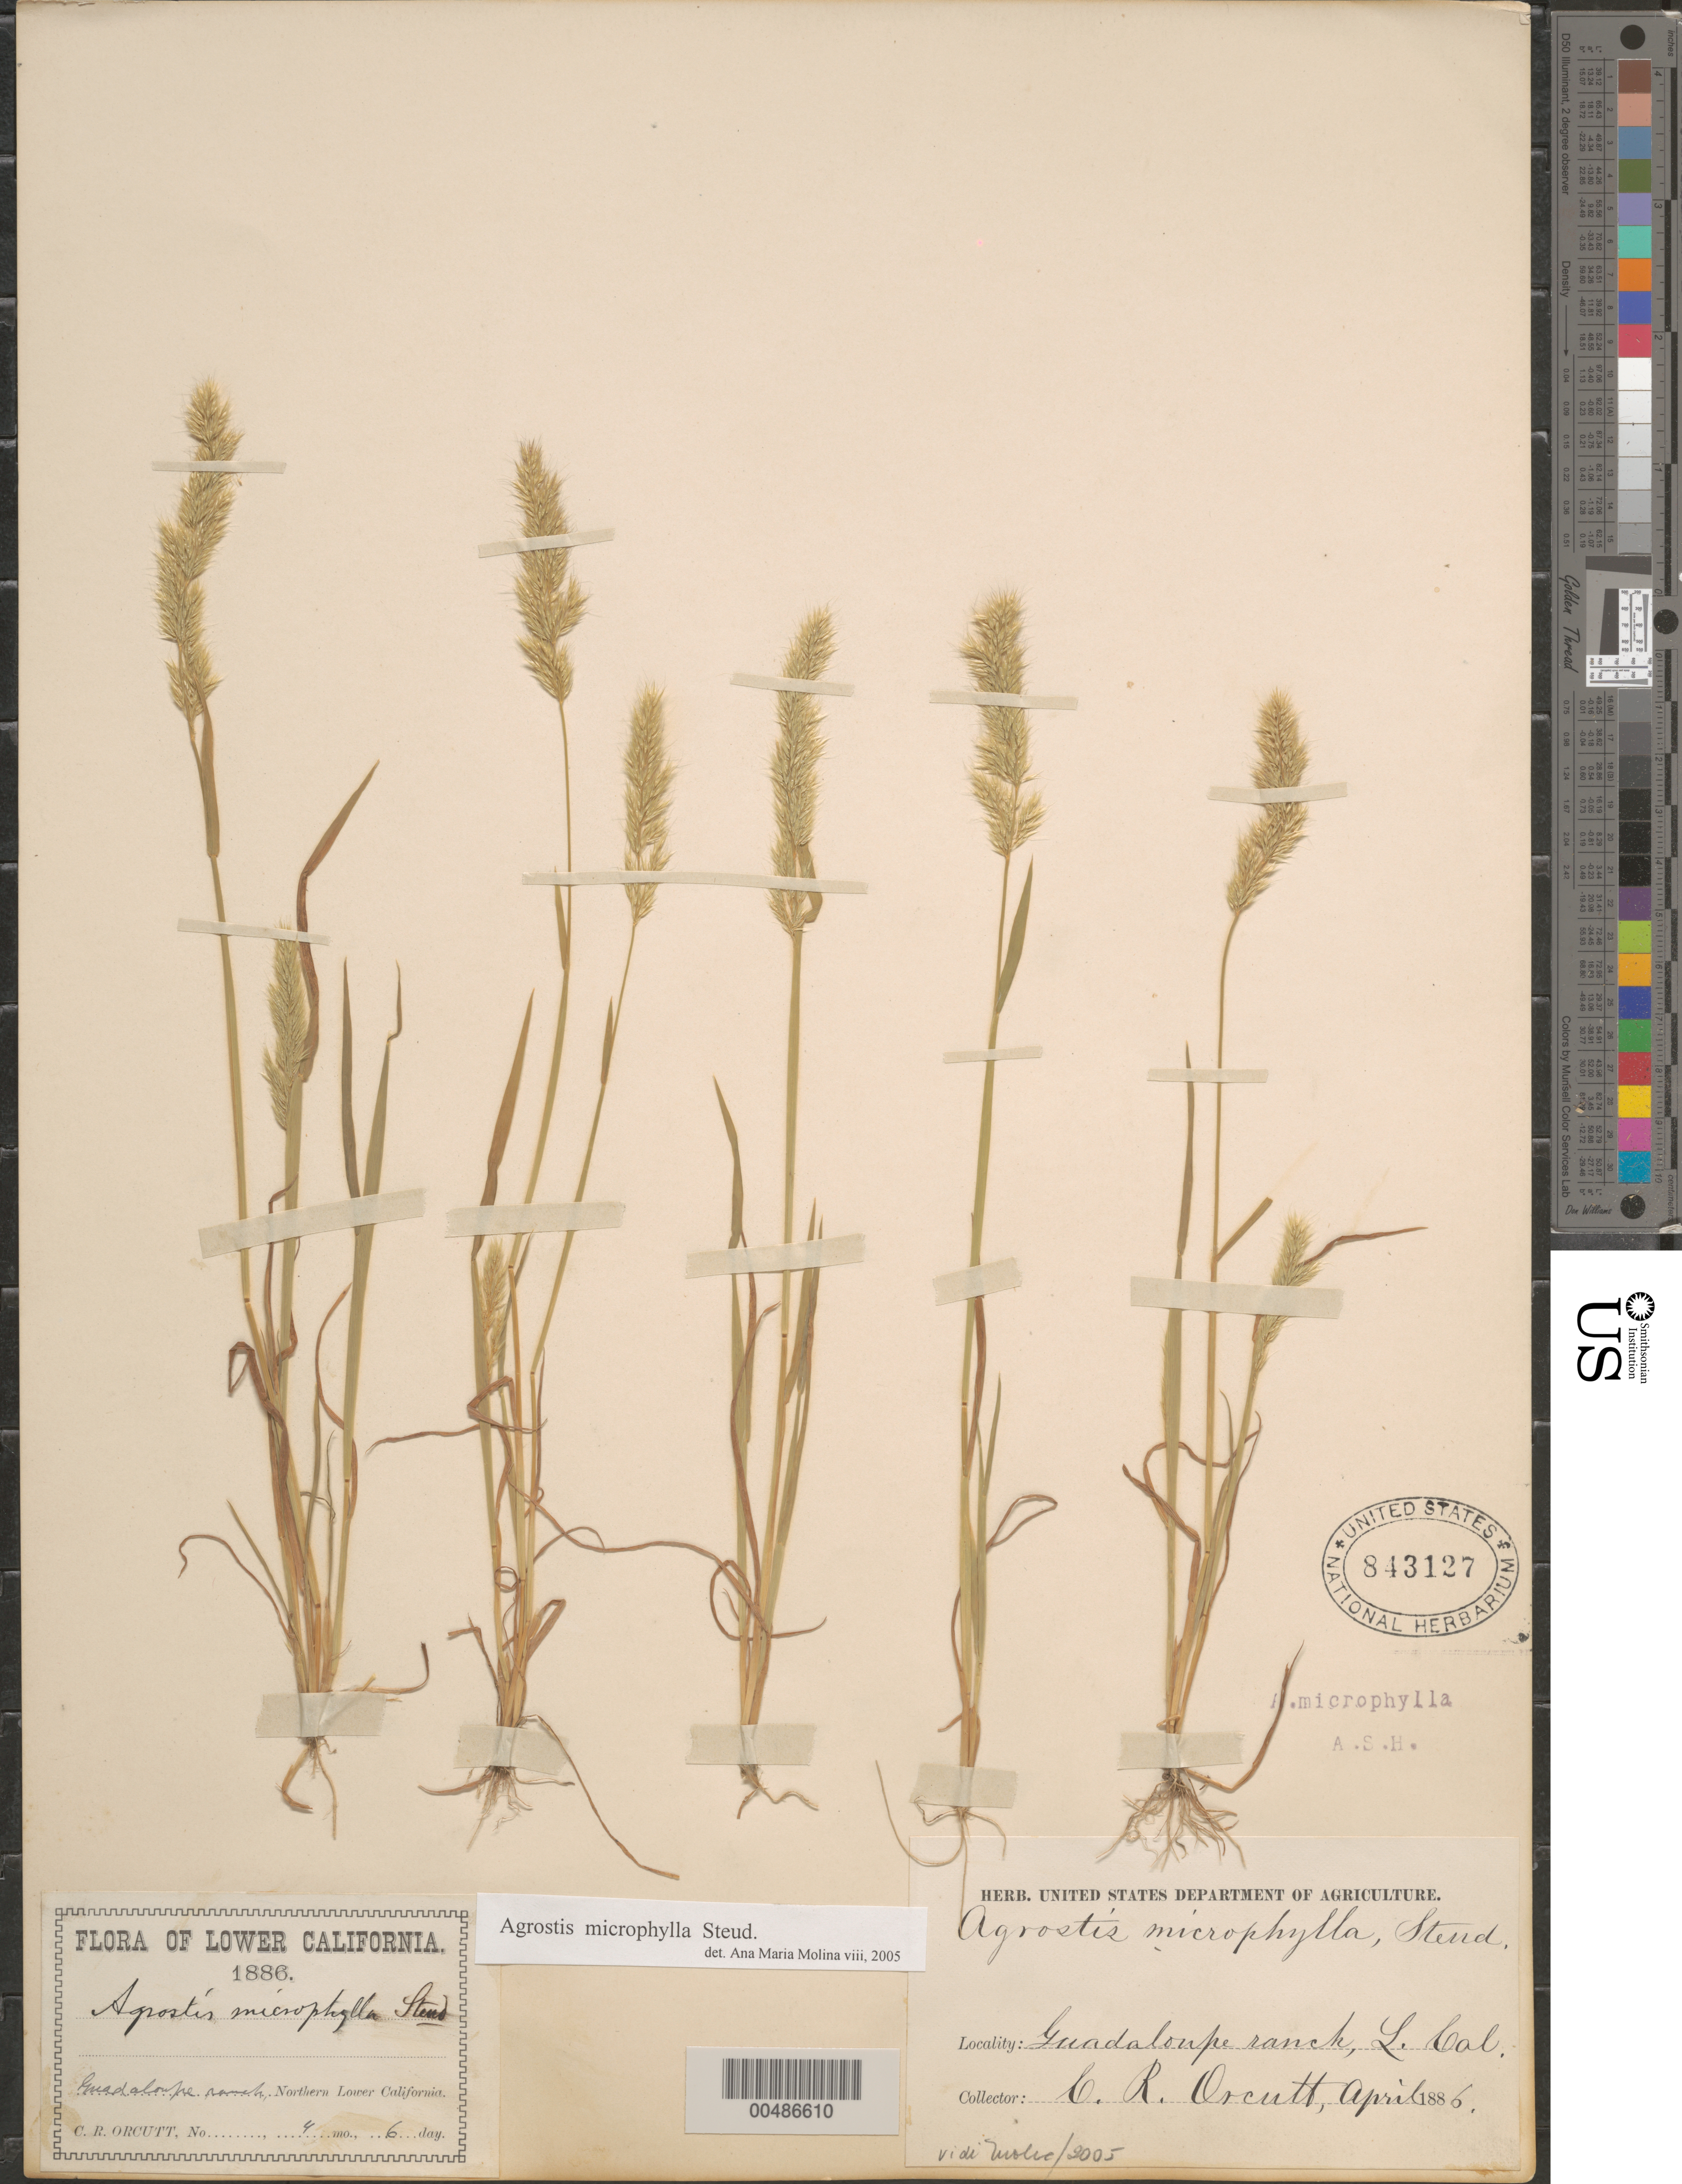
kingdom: Plantae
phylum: Tracheophyta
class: Liliopsida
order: Poales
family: Poaceae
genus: Agrostis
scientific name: Agrostis microphylla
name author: Steud.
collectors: C. R. Orcutt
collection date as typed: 6 Apr 1886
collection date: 1886-04-06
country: Mexico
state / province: Baja California Norte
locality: Guadeloupe ranch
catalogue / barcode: US 843127